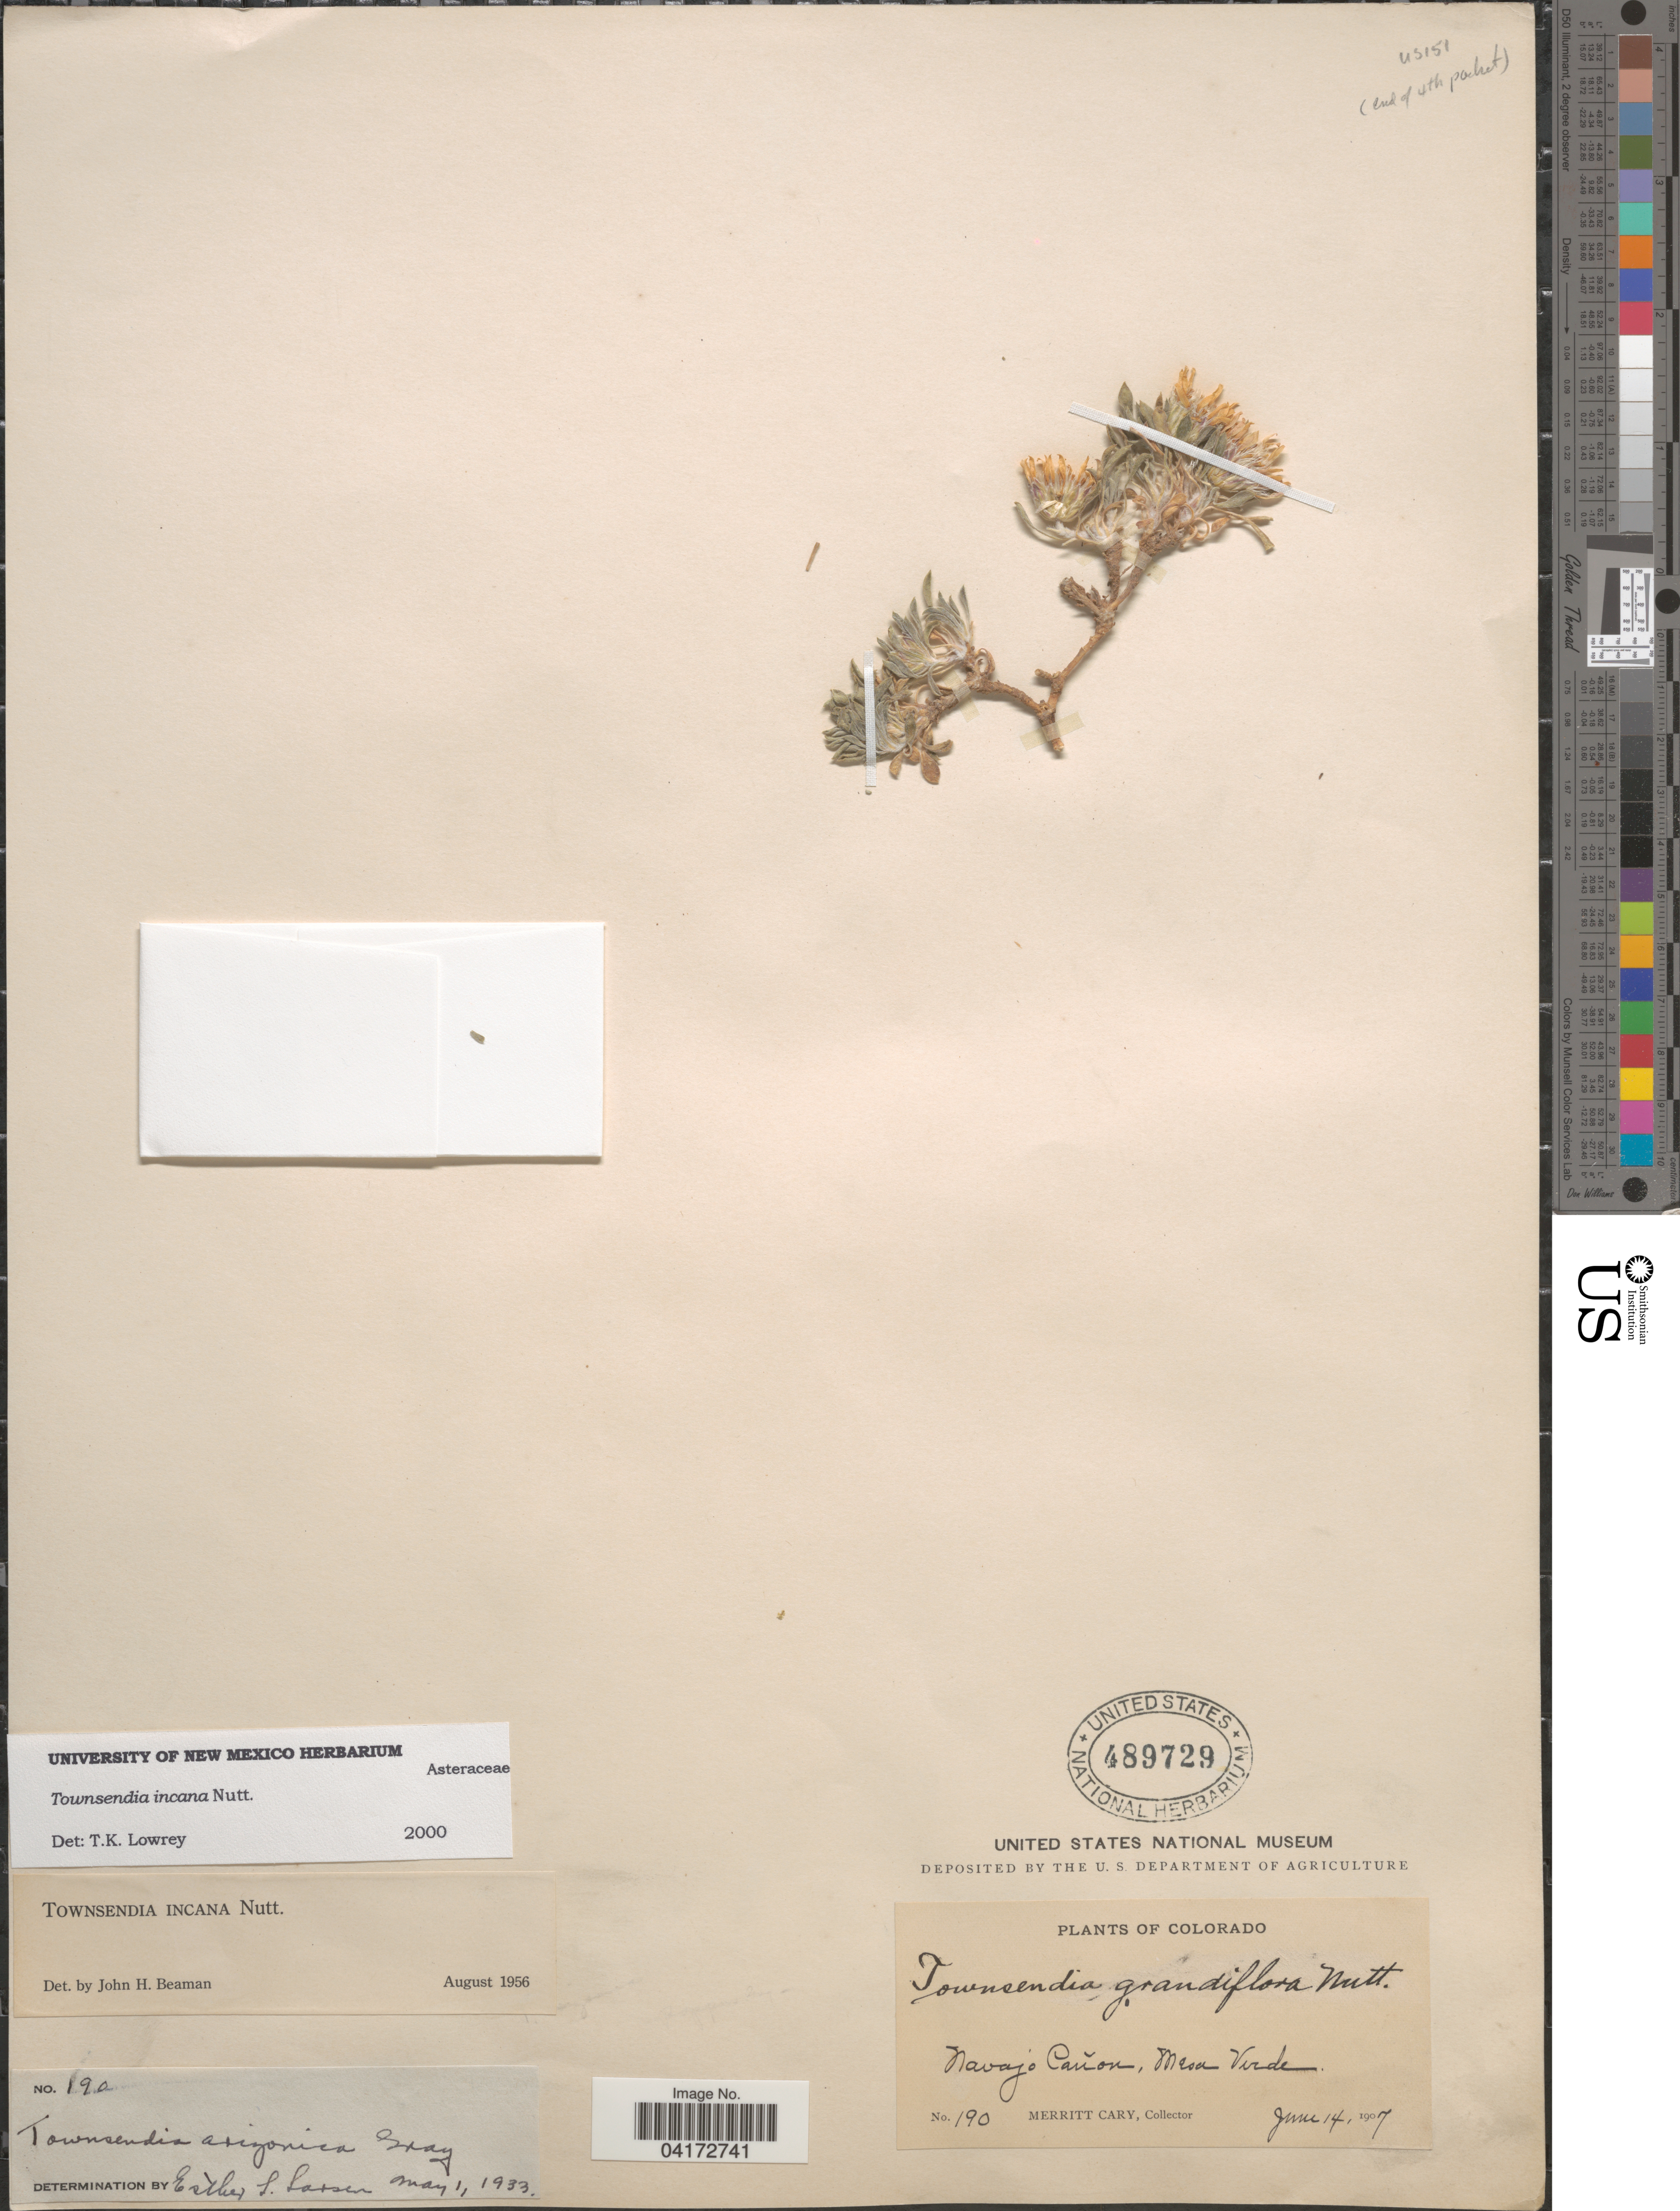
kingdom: Plantae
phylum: Tracheophyta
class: Magnoliopsida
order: Asterales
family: Asteraceae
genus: Townsendia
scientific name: Townsendia incana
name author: Nutt.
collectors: M. Cary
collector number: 190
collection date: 1907-06-14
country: United States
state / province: Colorado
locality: Navajo Cañon, Mesa Verde.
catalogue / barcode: US 489729